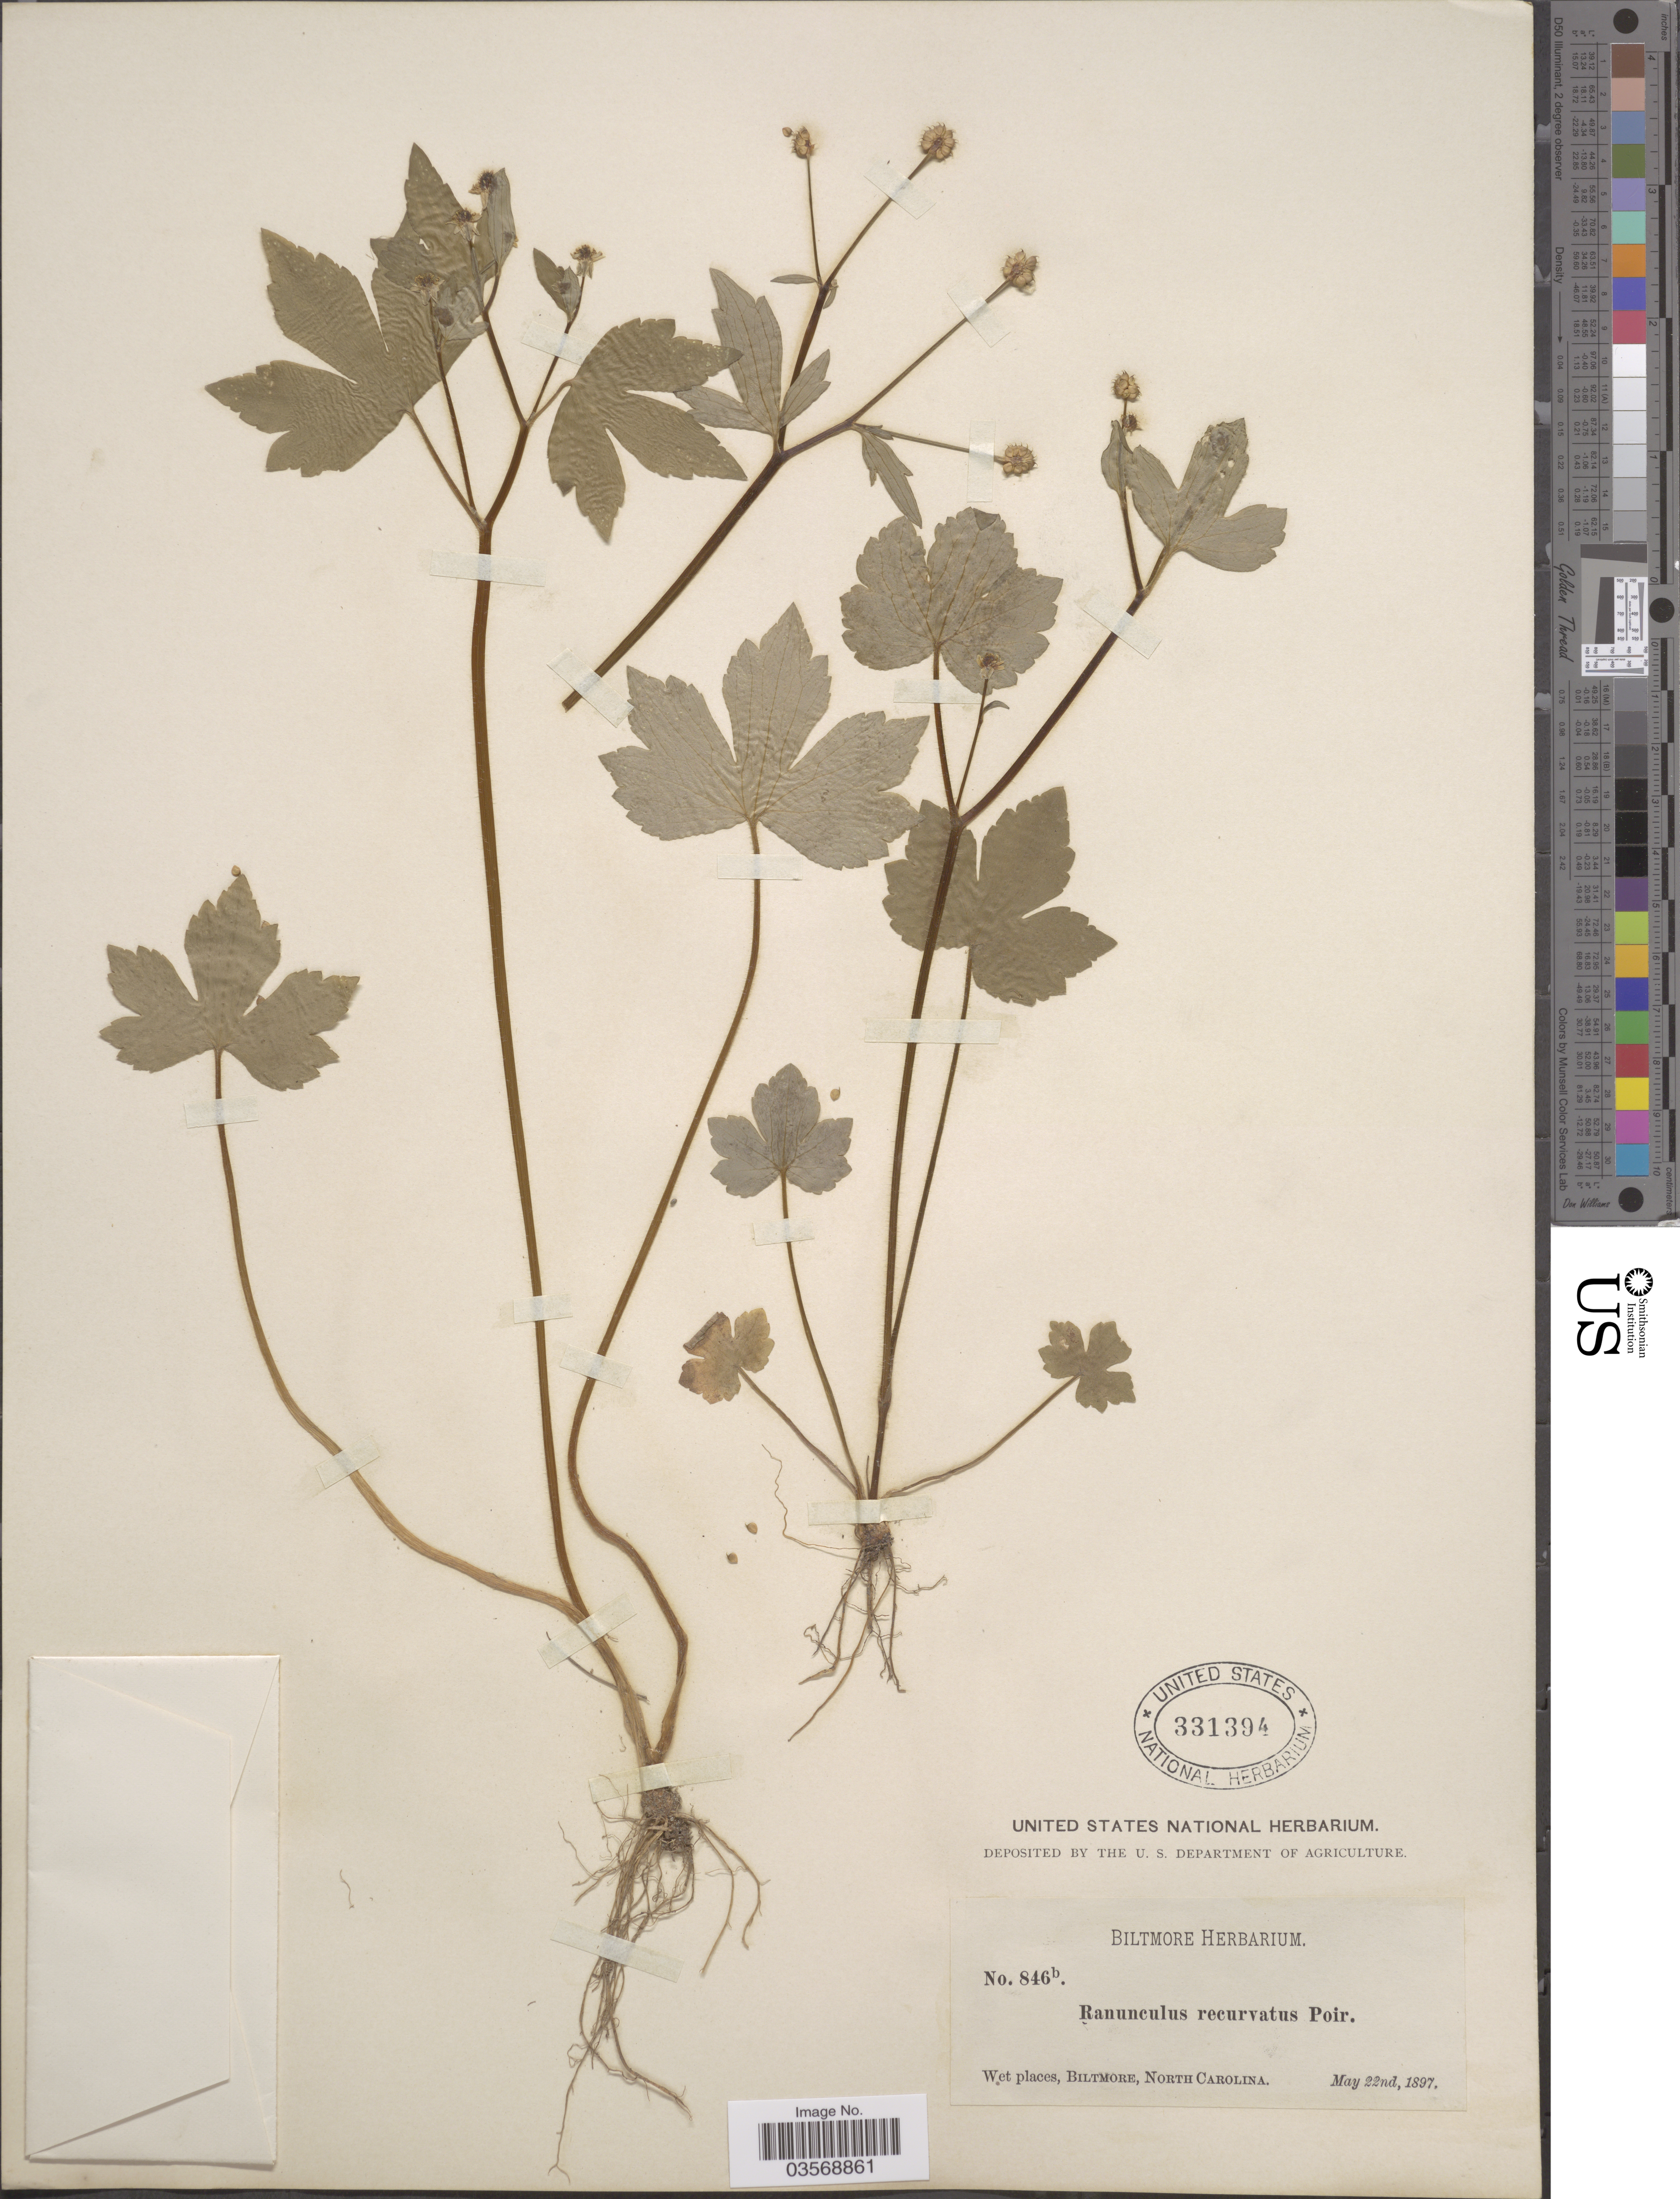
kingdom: Plantae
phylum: Tracheophyta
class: Magnoliopsida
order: Ranunculales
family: Ranunculaceae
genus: Ranunculus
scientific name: Ranunculus recurvatus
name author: Poir.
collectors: ex herb. Biltmore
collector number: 846b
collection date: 1897-05-22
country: United States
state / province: North Carolina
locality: Biltmore.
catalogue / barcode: US 331394